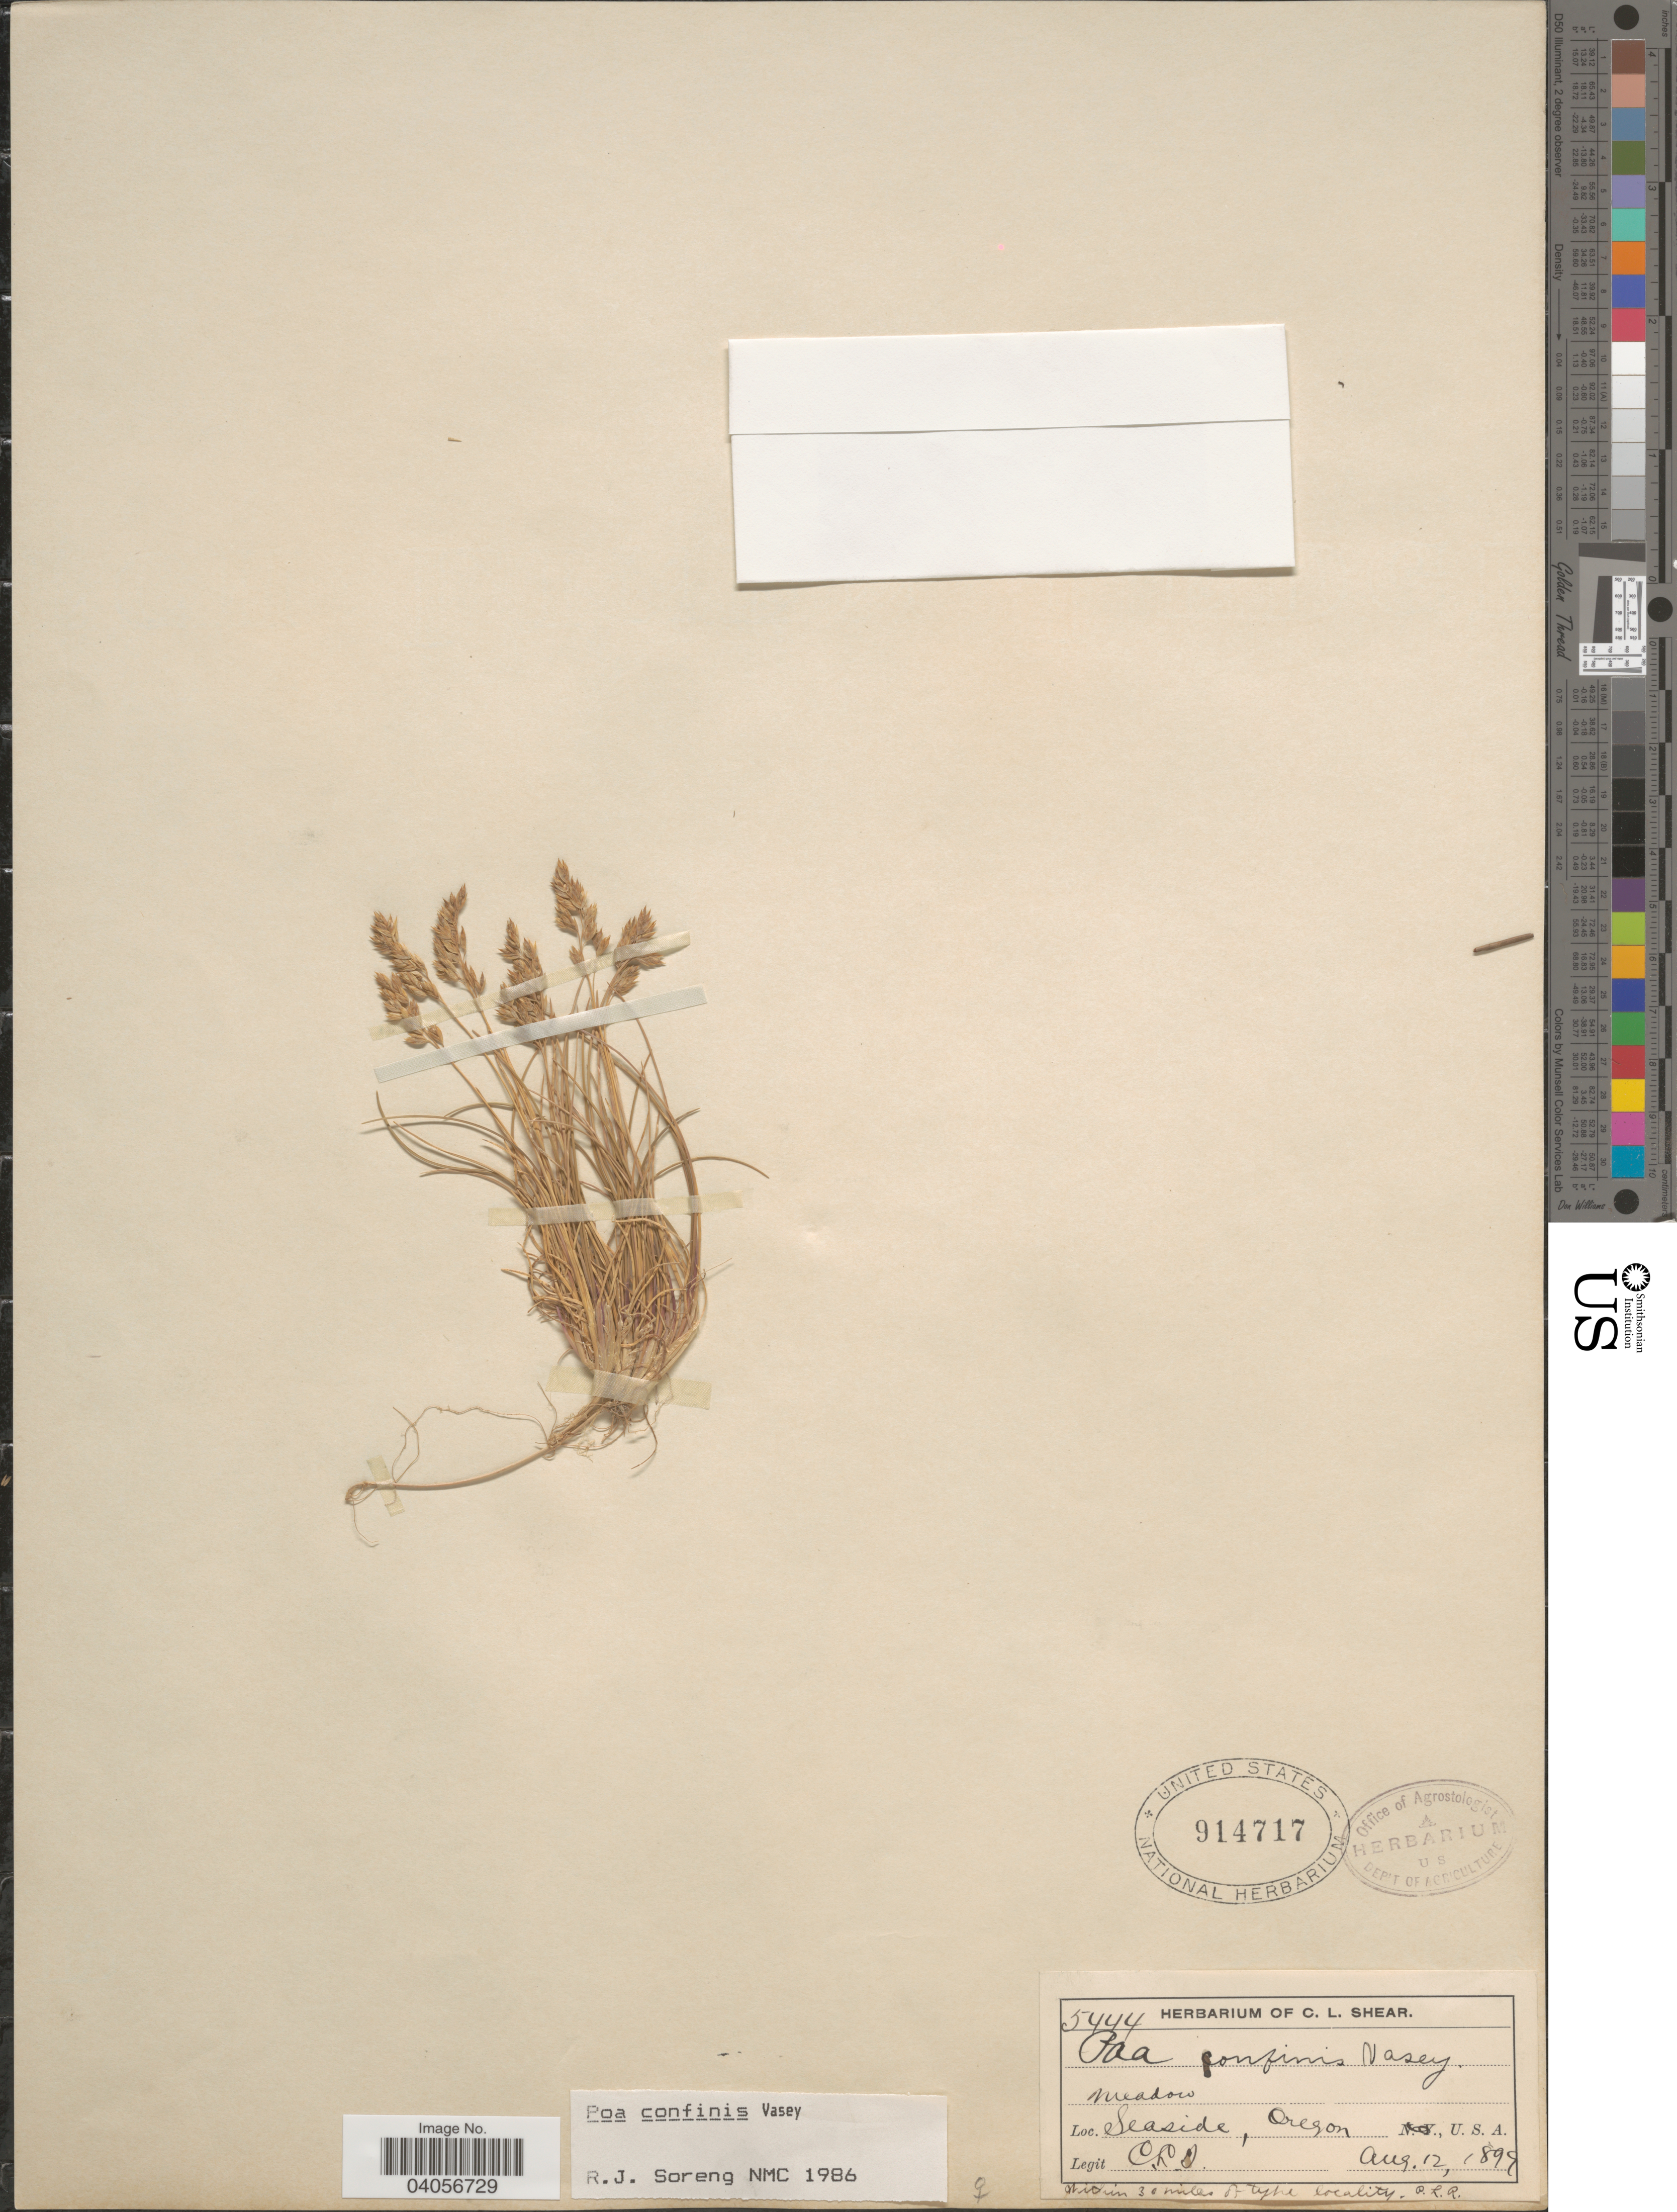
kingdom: Plantae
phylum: Tracheophyta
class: Liliopsida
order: Poales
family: Poaceae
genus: Poa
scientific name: Poa confinis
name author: Vasey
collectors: C. L. Shear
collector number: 5444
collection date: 1899-08-12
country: United States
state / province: Oregon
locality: Meadow. Seaside. Within 30 miles of Type locality [unsure placement].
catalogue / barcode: US 914717